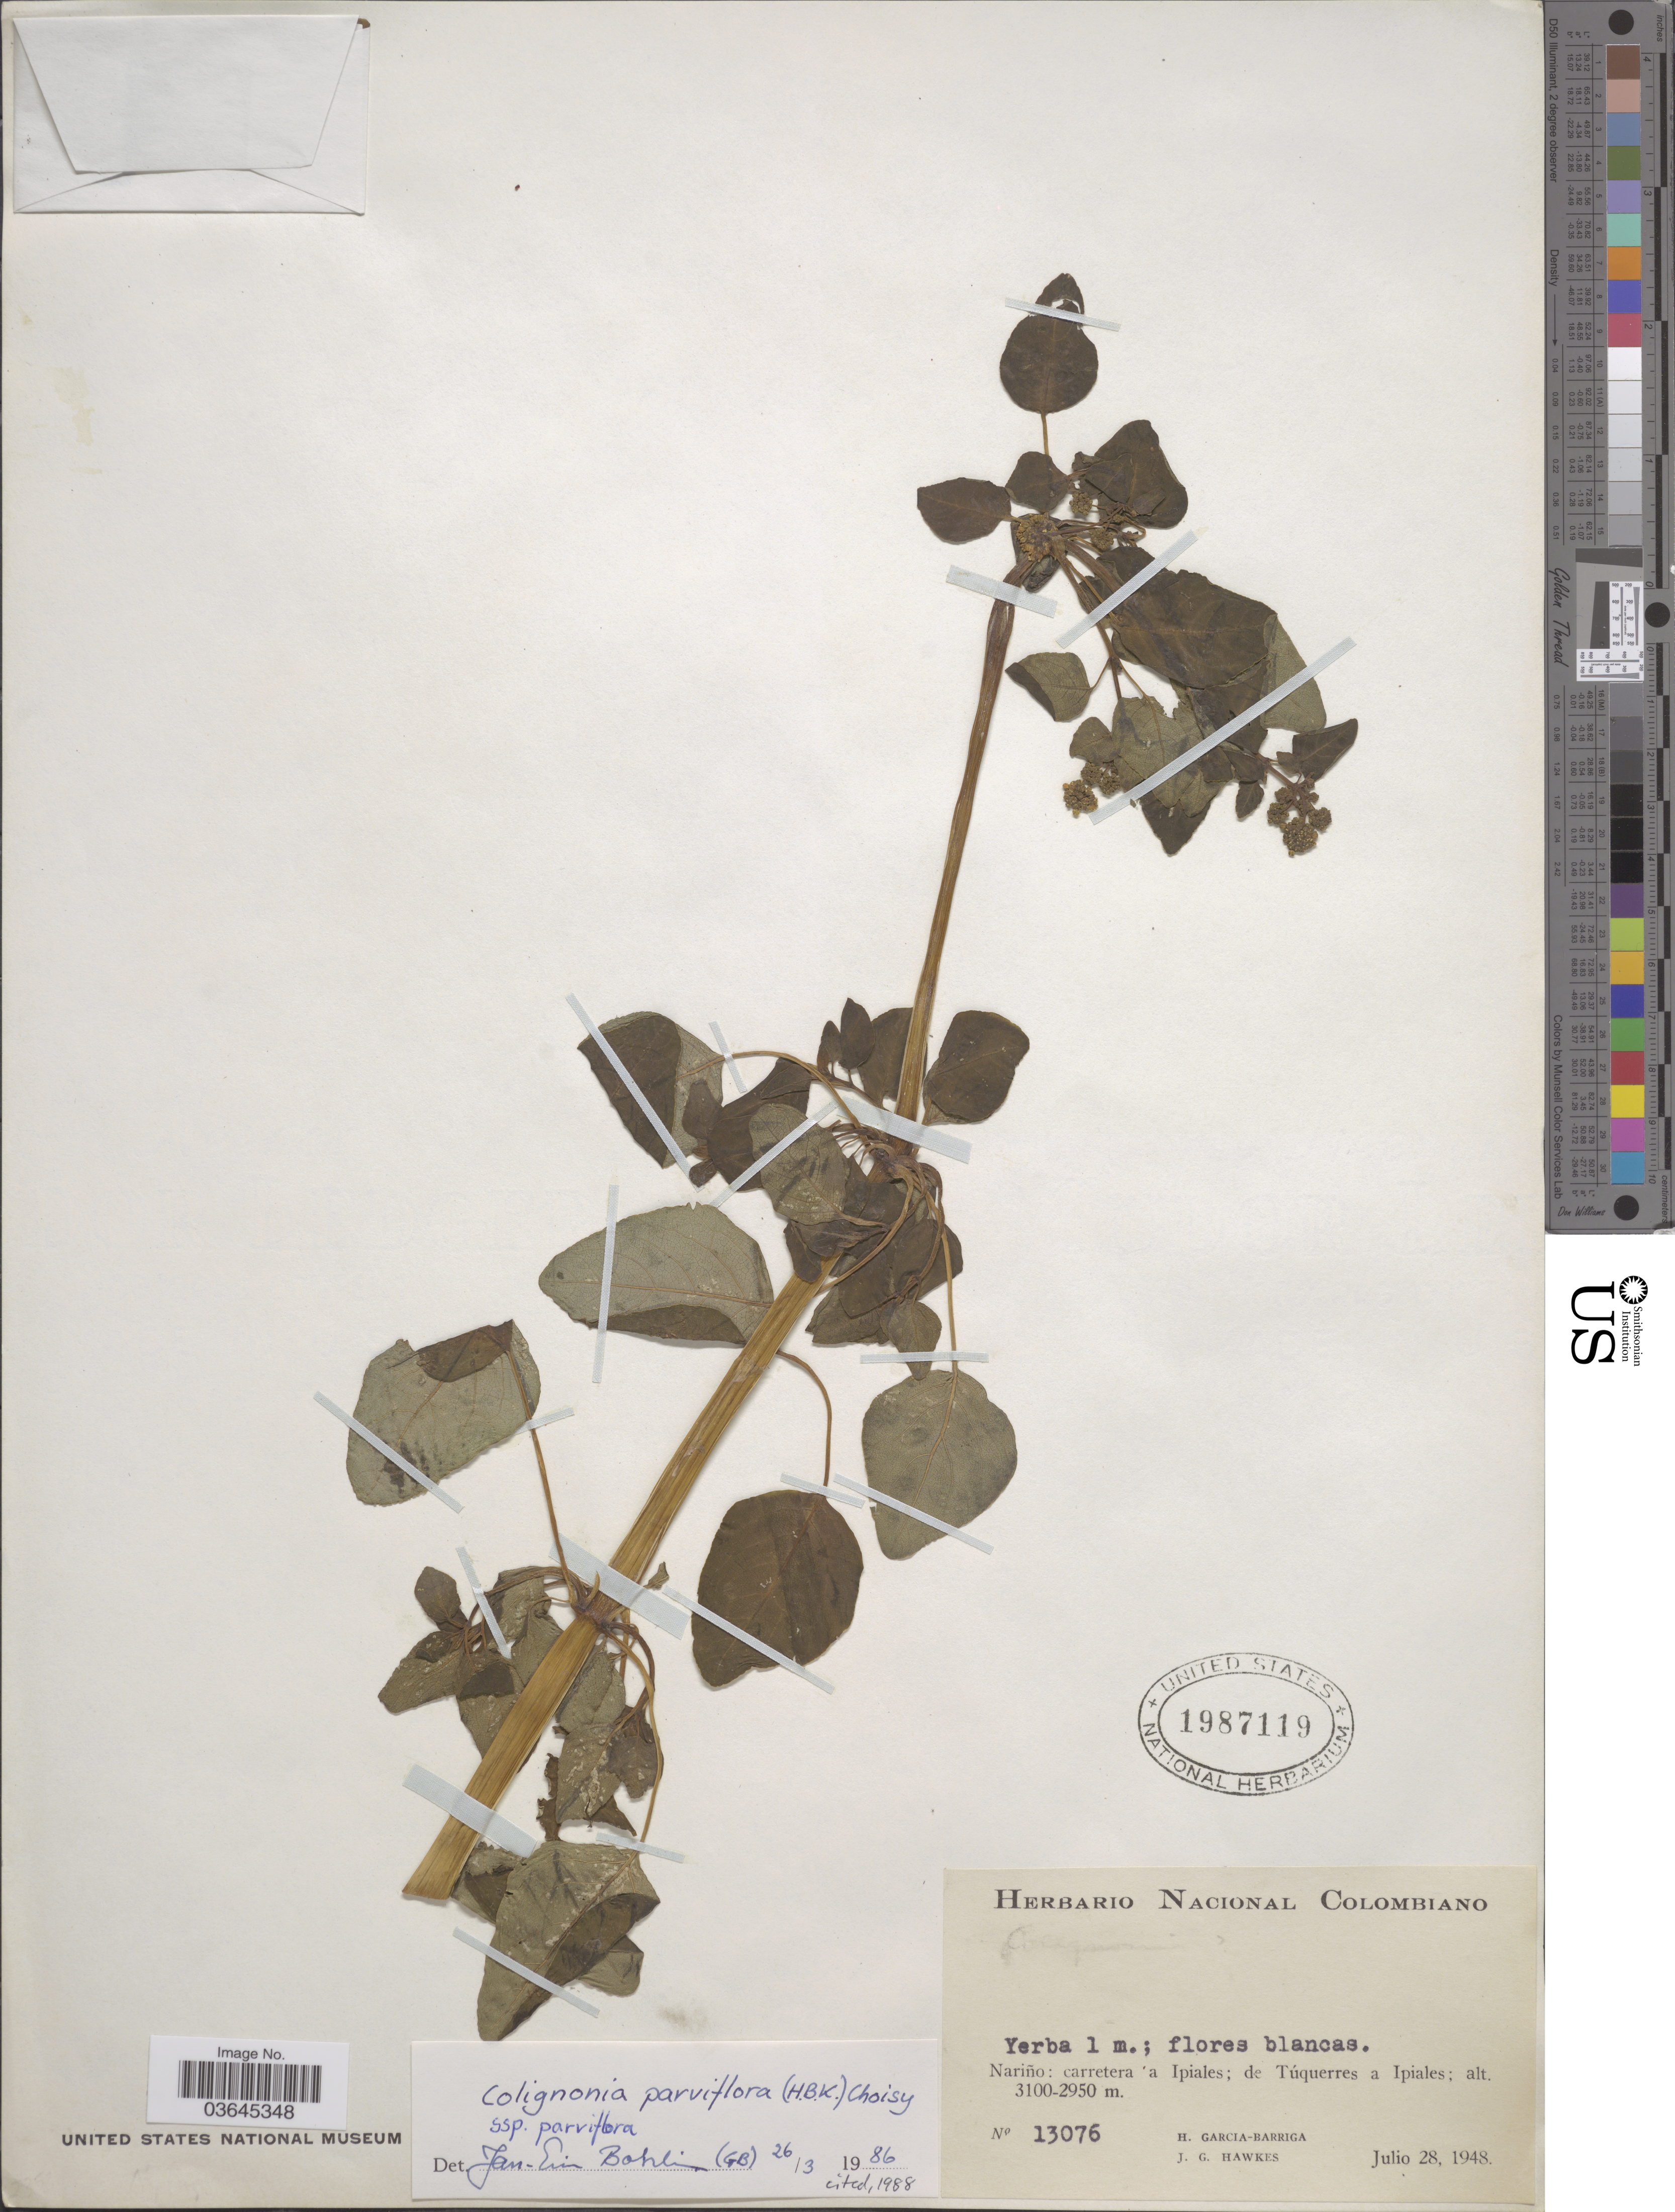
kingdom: Plantae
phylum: Tracheophyta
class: Magnoliopsida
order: Caryophyllales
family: Nyctaginaceae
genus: Colignonia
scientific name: Colignonia parviflora subsp. parviflora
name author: (Kunth) Choisy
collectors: H. García Barriga & J. Hawkes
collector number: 13076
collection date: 1948-07-28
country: Colombia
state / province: Nariño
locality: Carretera a Ipiales; de Túquerres a Ipiales.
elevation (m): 2950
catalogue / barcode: US 1987119